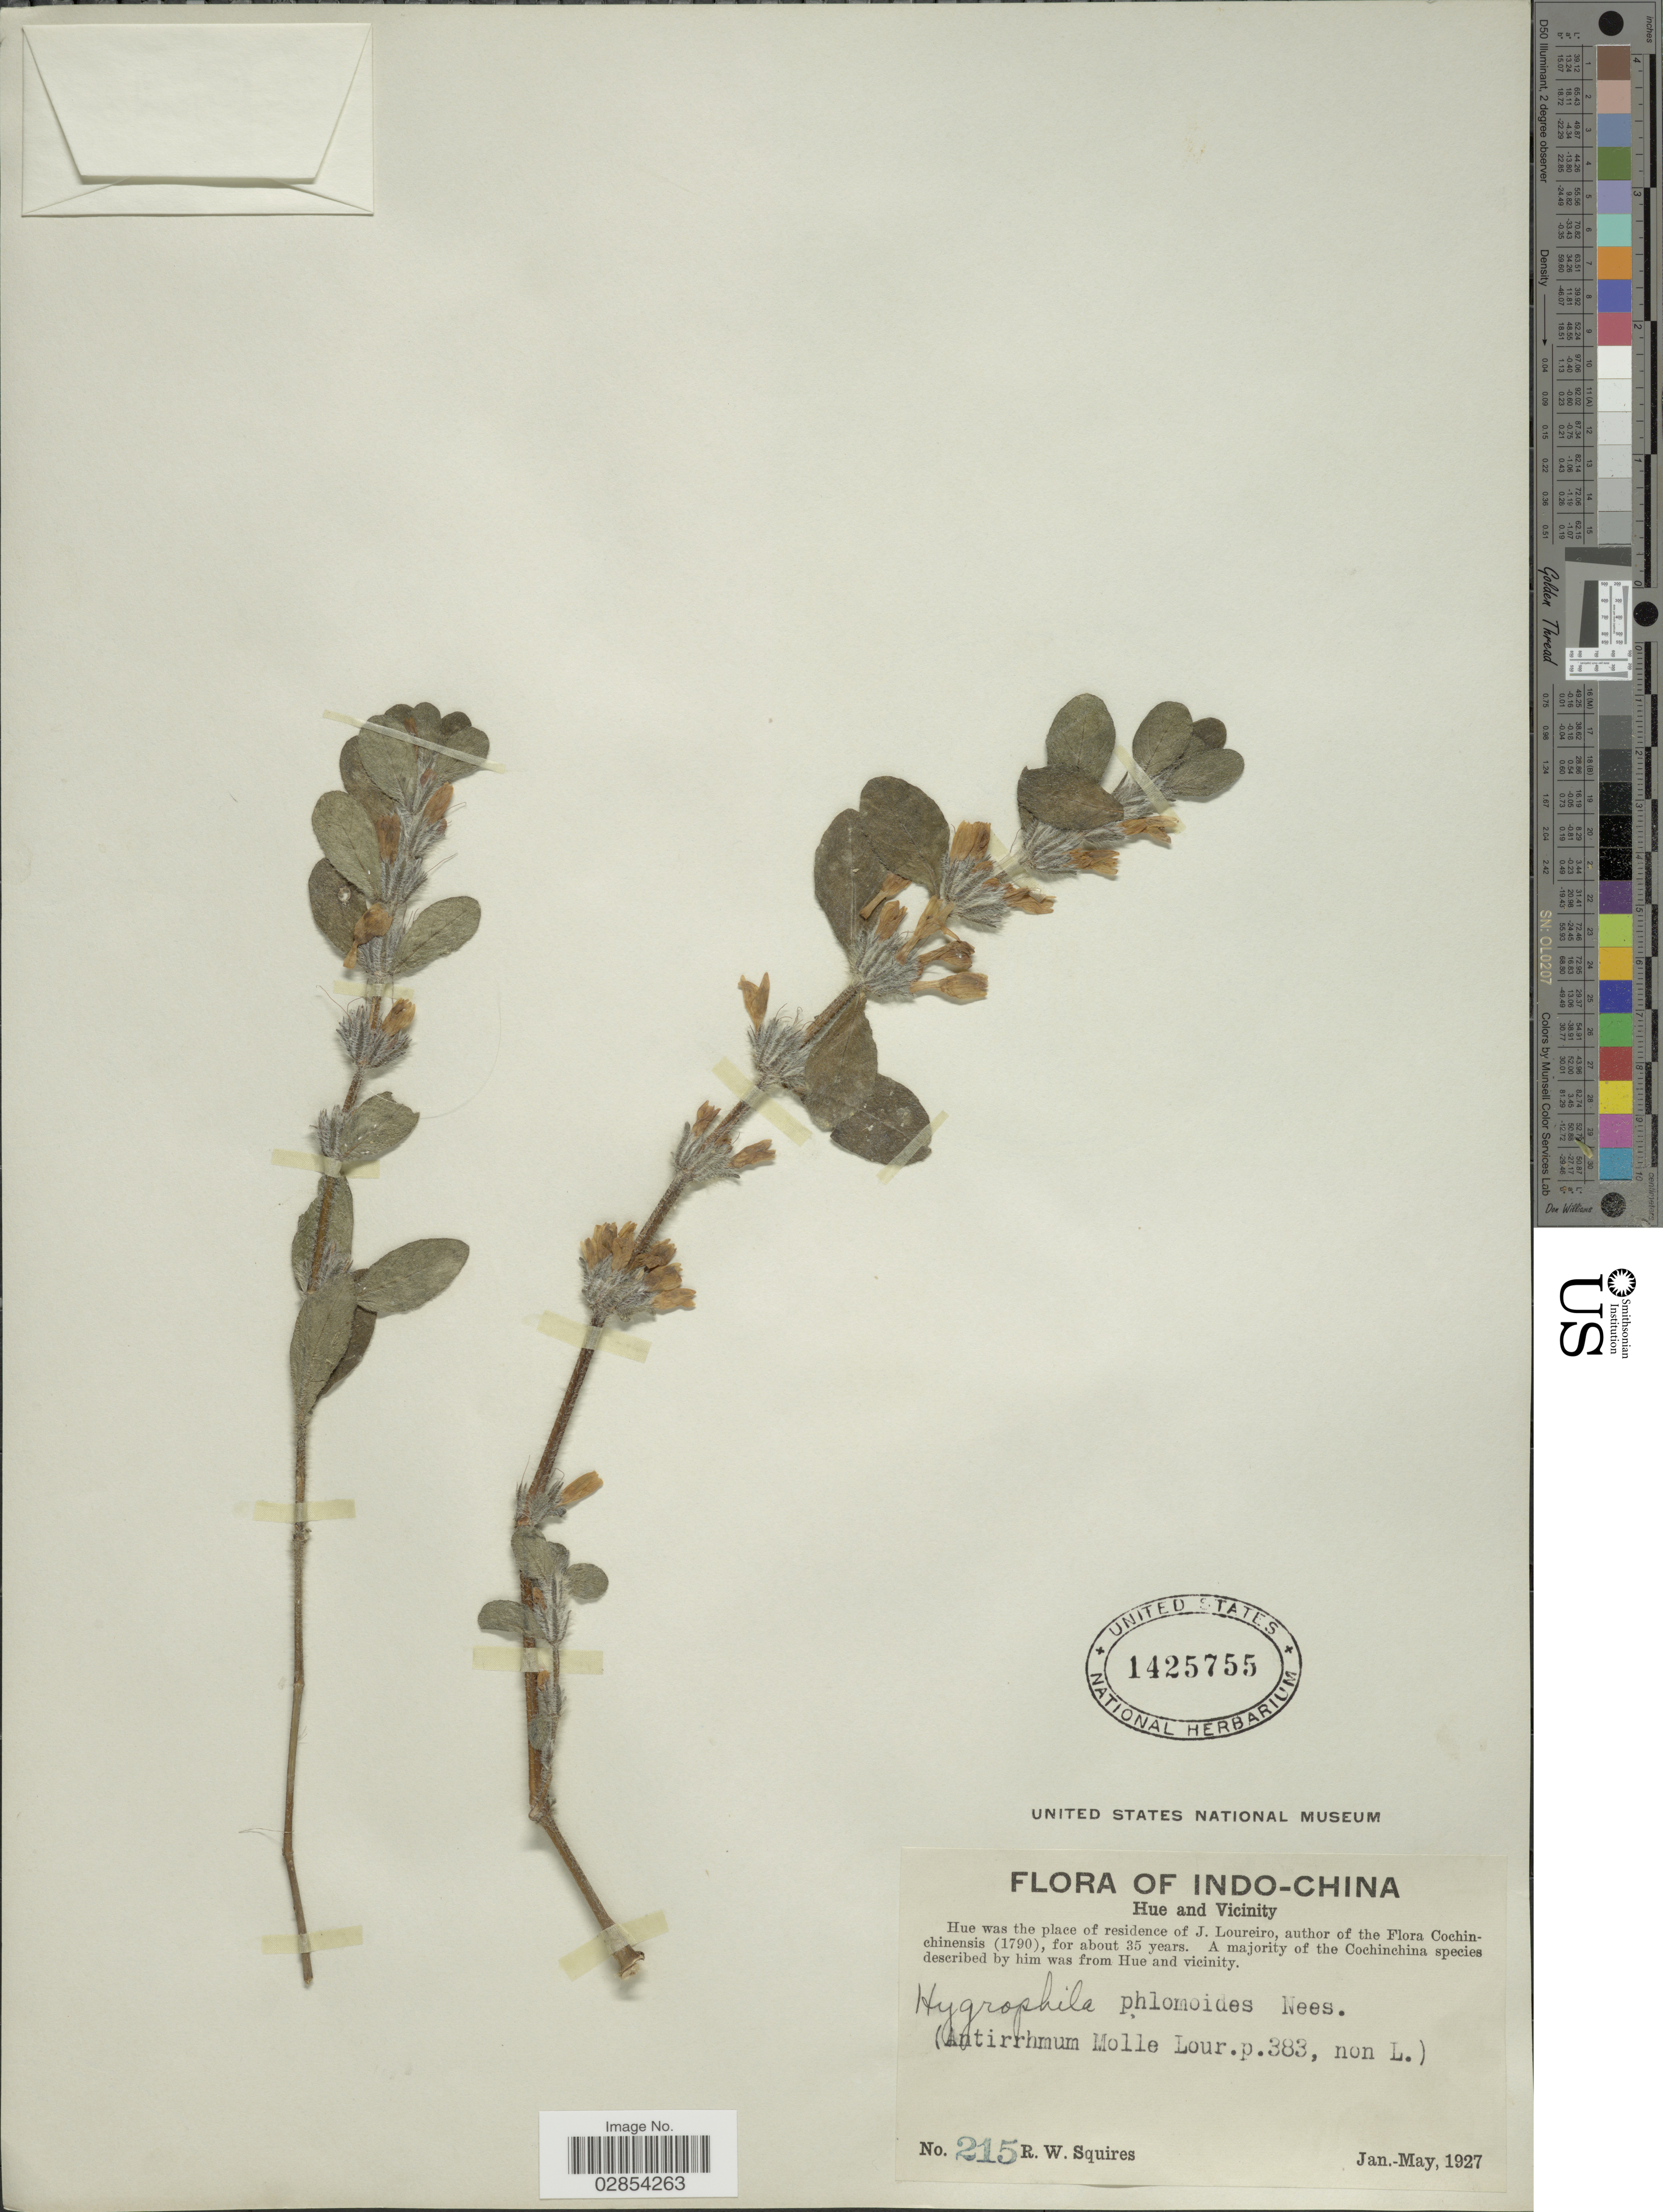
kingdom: Plantae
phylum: Tracheophyta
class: Magnoliopsida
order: Lamiales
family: Acanthaceae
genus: Hygrophila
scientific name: Hygrophila phlomoides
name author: Nees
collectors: R. Squires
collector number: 215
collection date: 1927-01/1927-05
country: Vietnam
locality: Indo-China. Hue and Vicinity.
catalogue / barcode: US 1425755